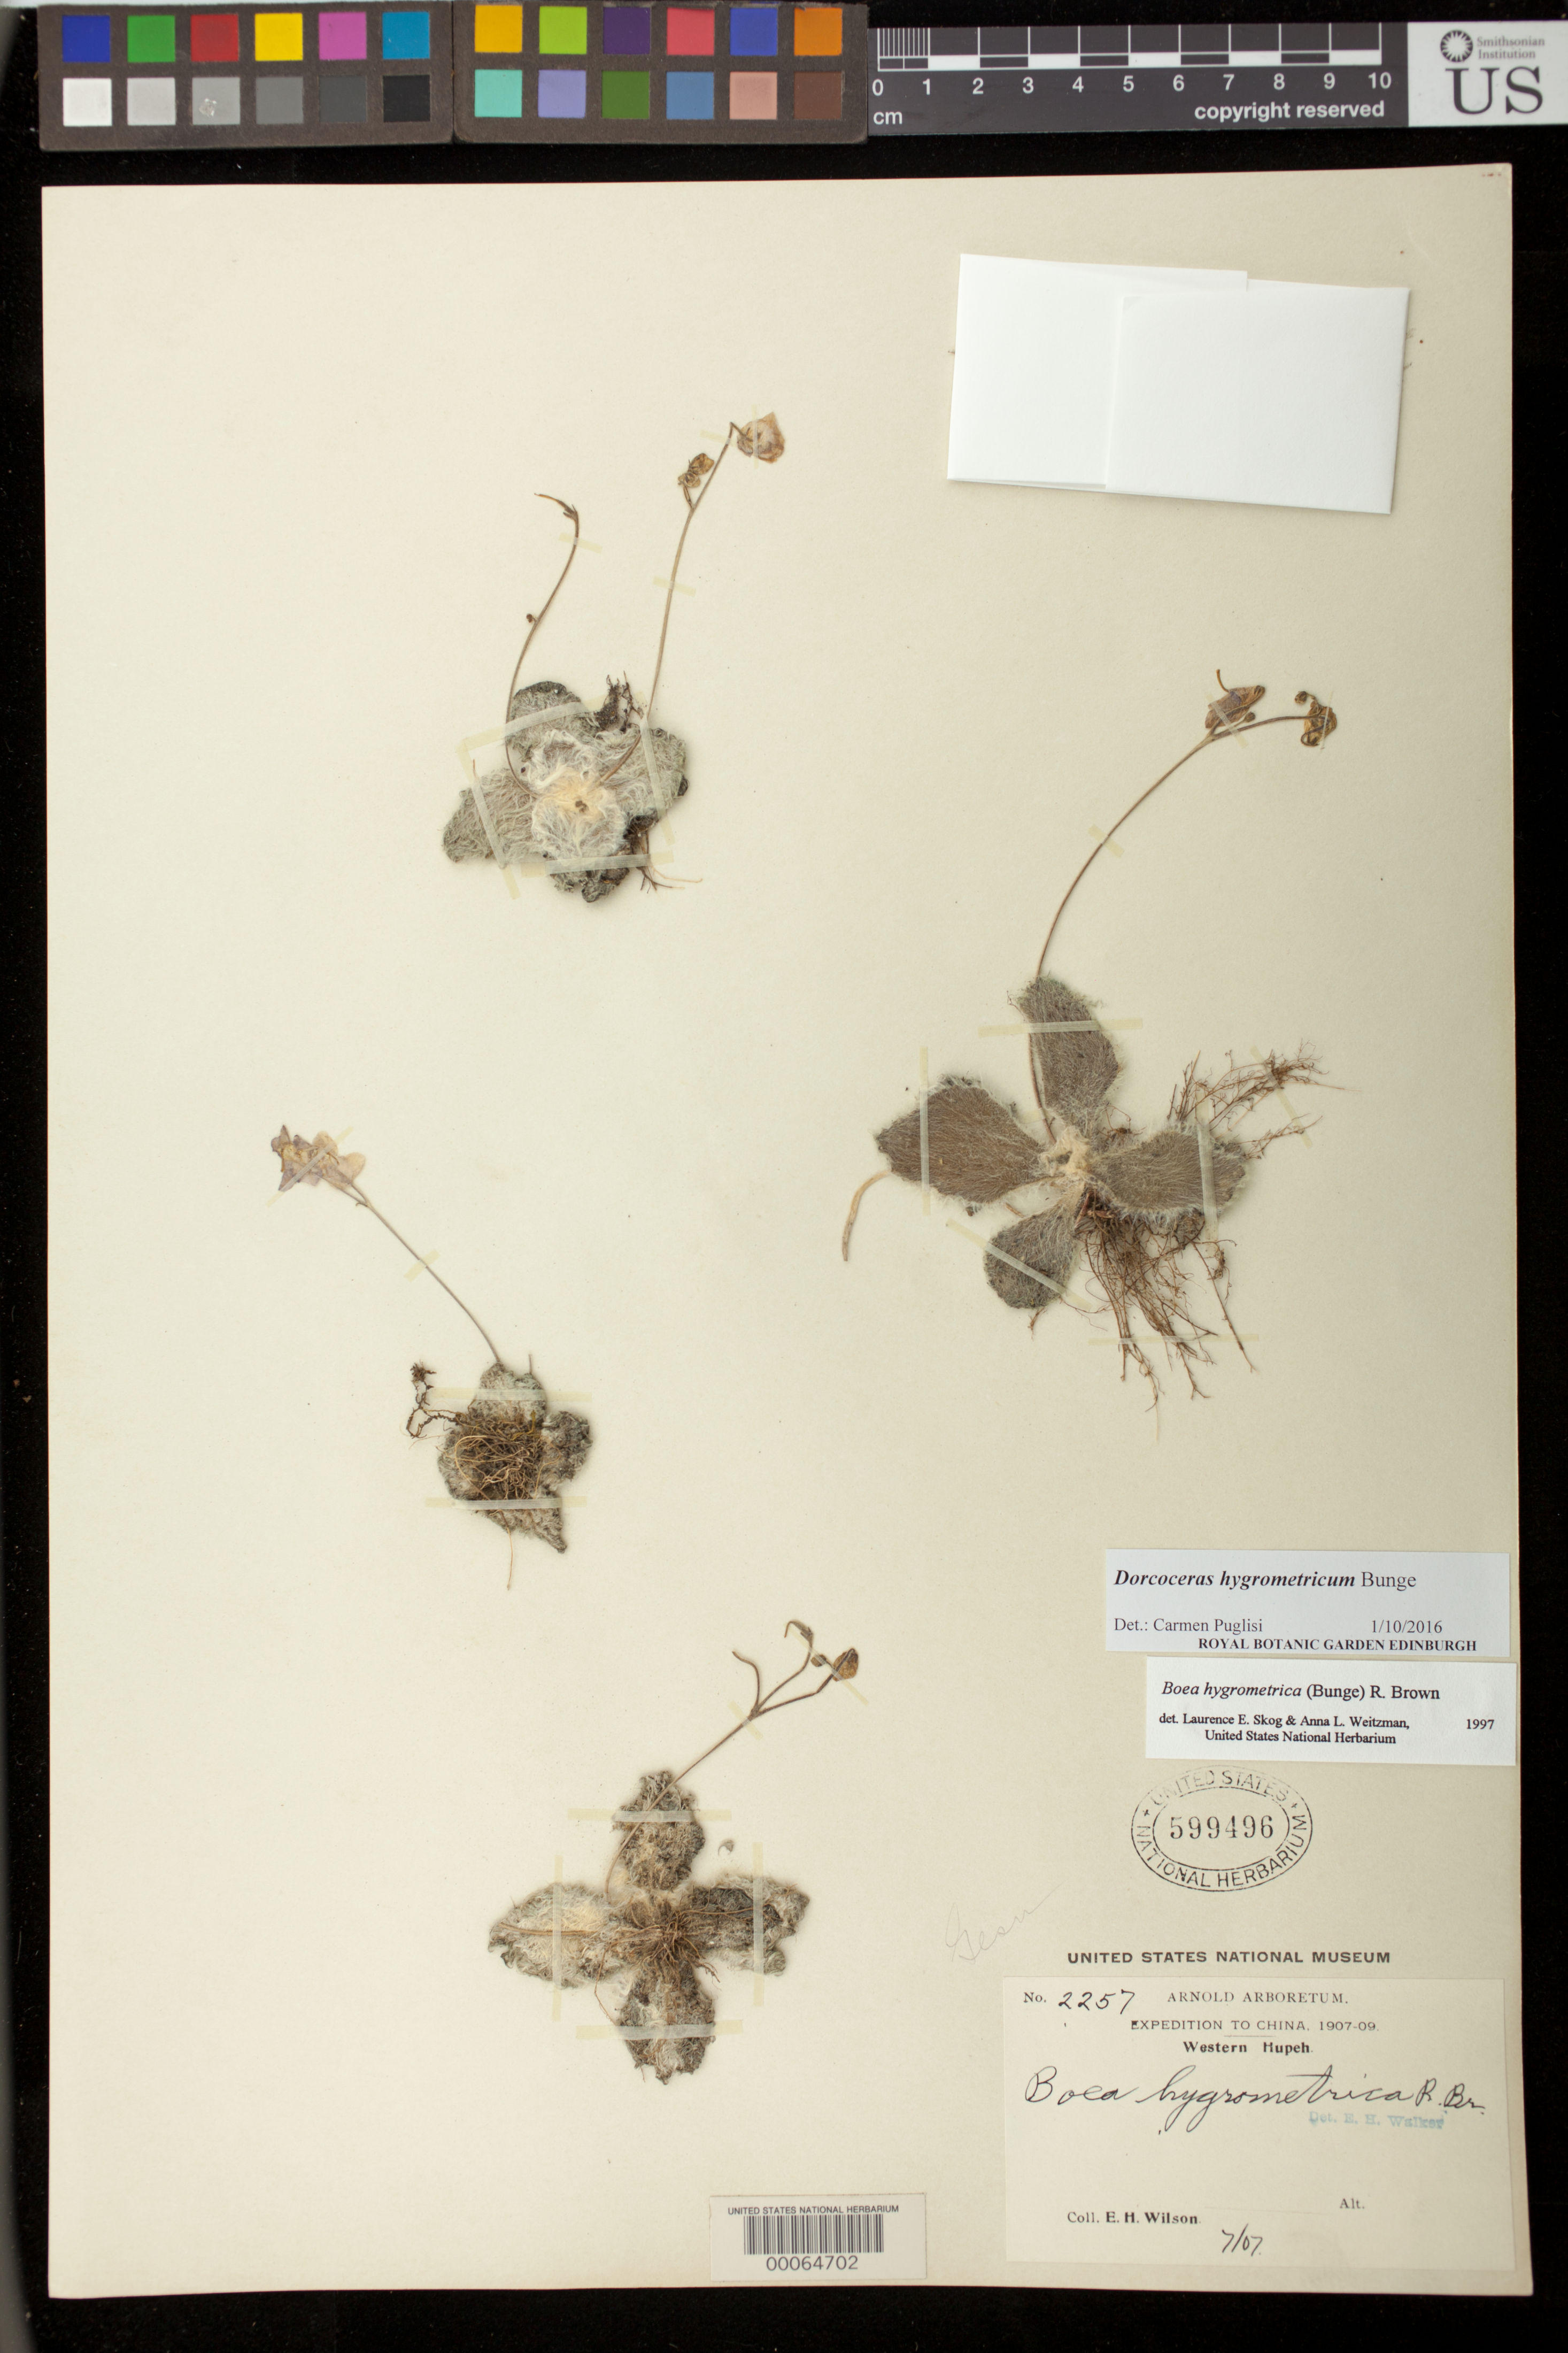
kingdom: Plantae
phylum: Tracheophyta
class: Magnoliopsida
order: Lamiales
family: Gesneriaceae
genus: Dorcoceras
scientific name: Dorcoceras hygrometricum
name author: Bunge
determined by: Puglisi, Carmen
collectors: E. H. Wilson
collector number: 2257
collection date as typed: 1907-1909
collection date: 1907/1909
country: China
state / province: Hubei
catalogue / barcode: US 599496